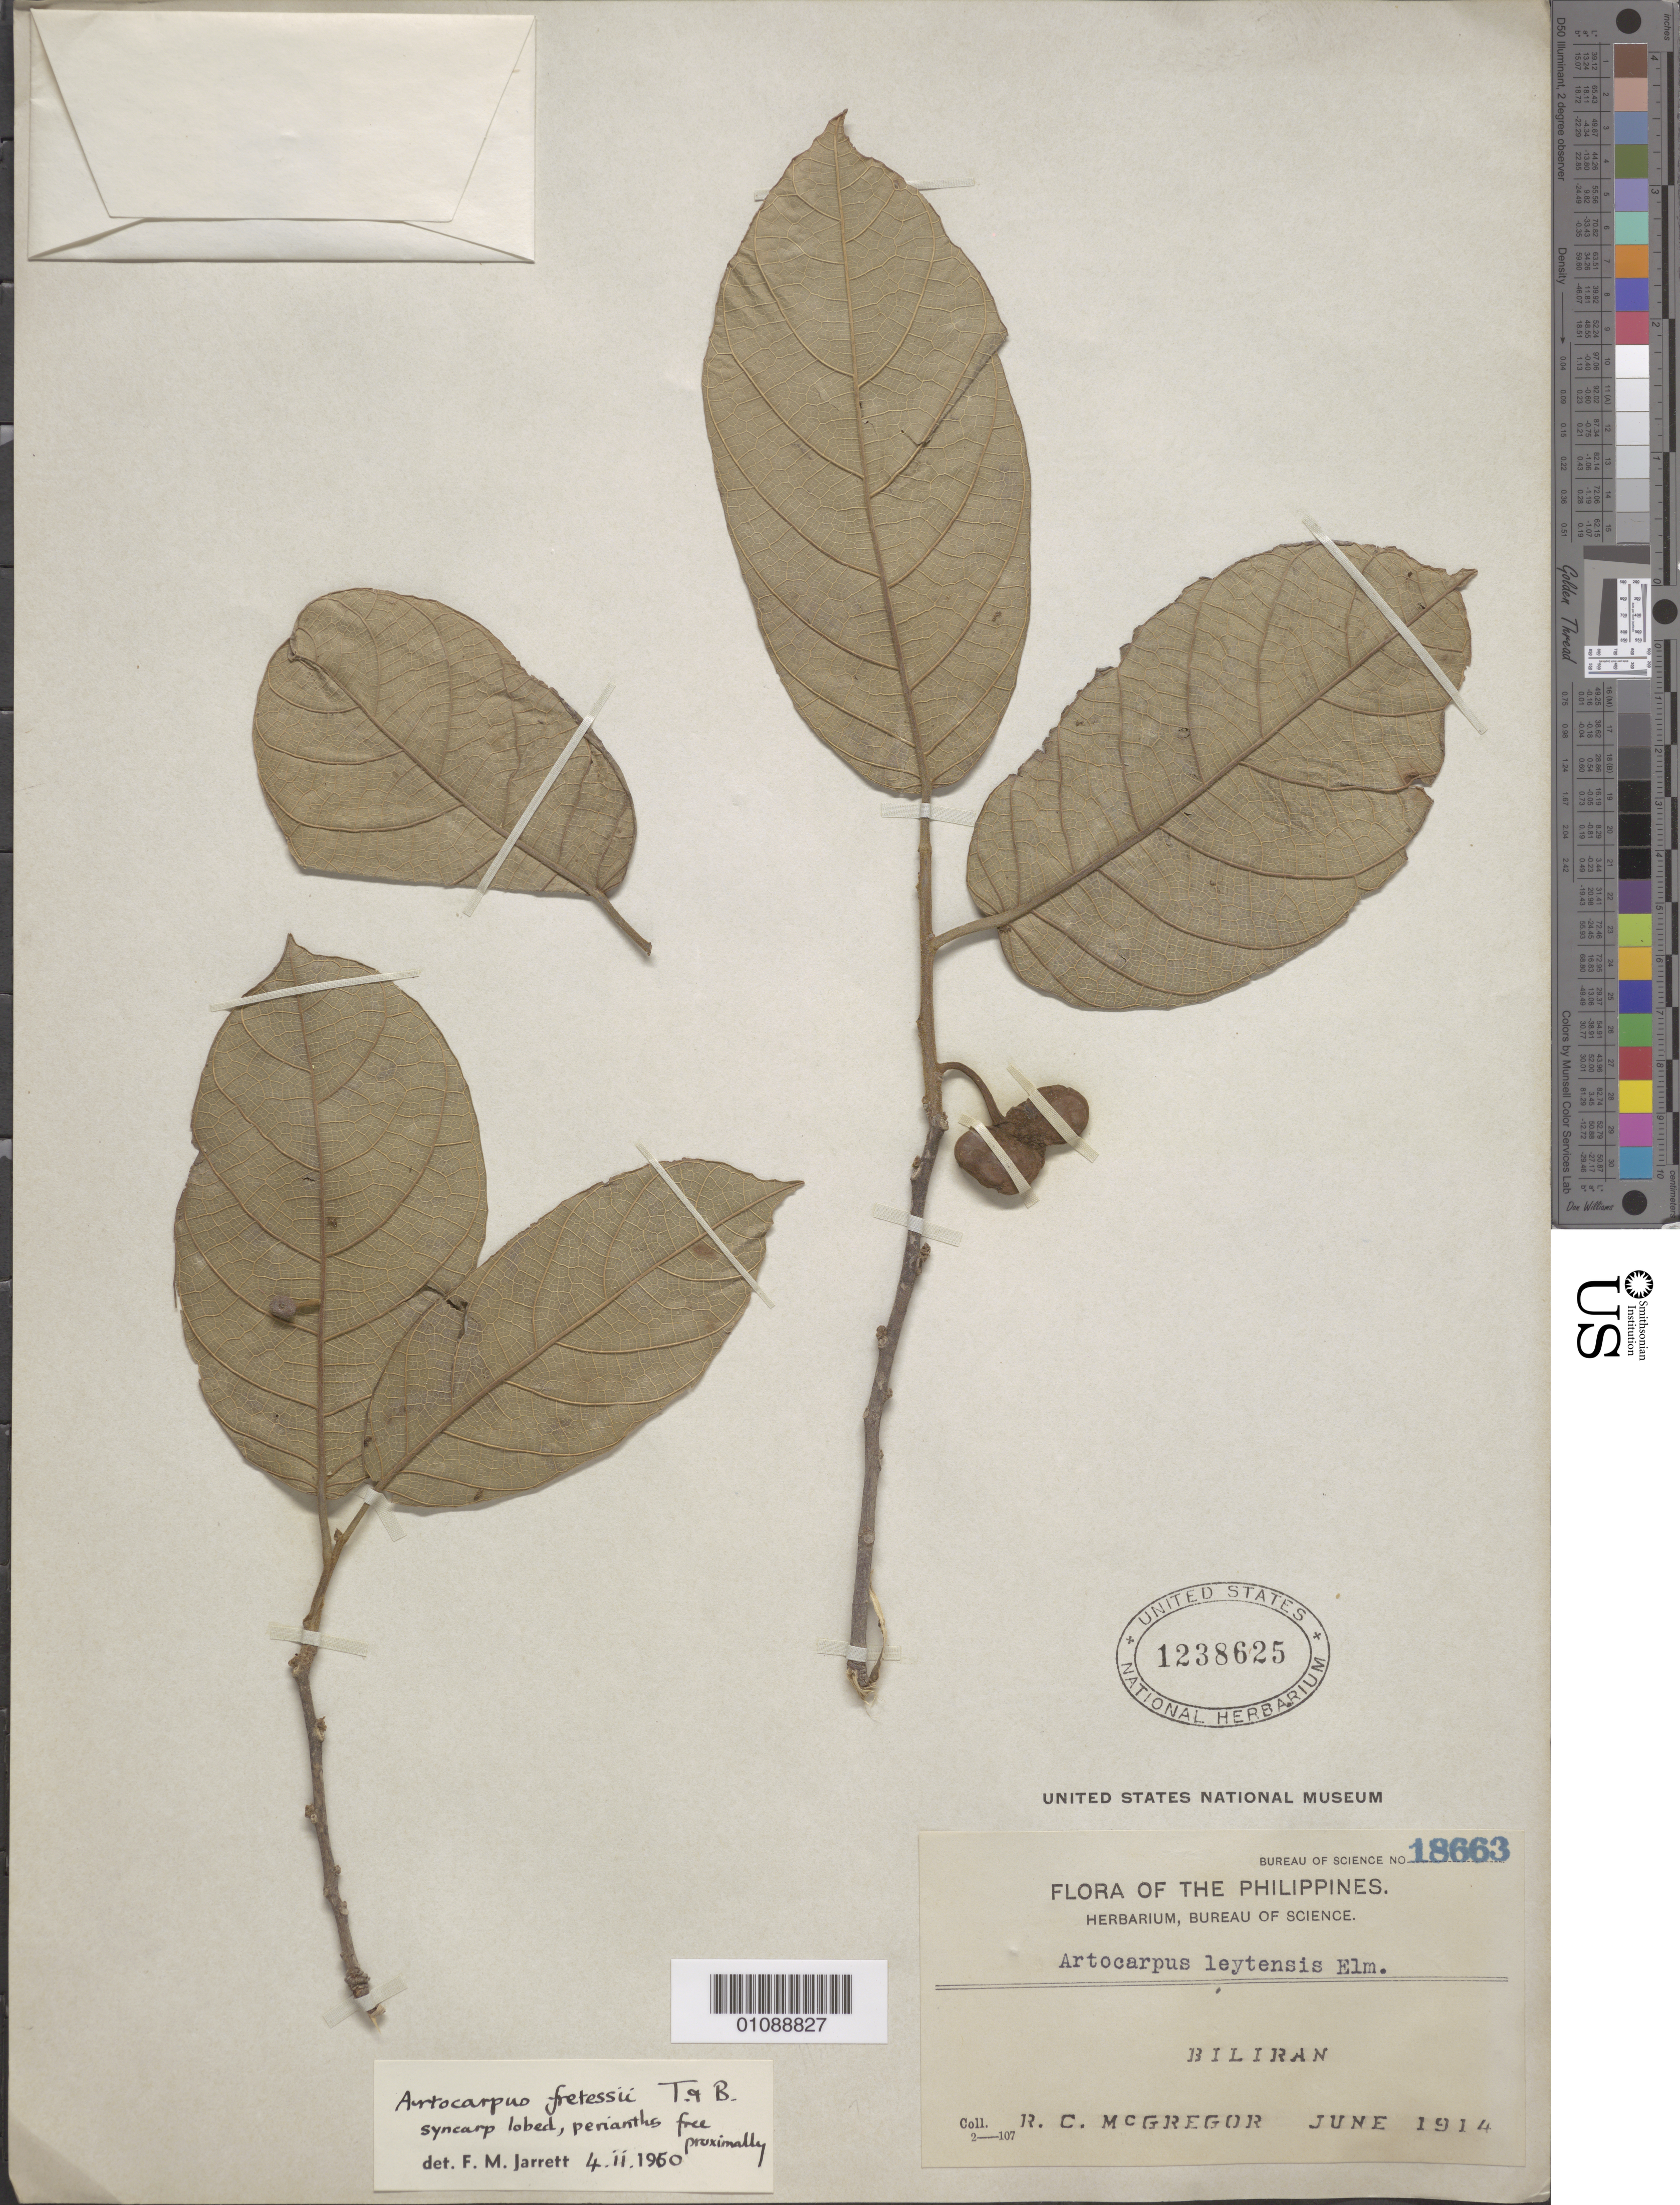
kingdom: Plantae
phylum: Tracheophyta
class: Magnoliopsida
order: Rosales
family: Moraceae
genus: Artocarpus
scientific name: Artocarpus fretessii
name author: Teijsm. & Binn. ex Hassk.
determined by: Jarrett, Frances M.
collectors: R. C. McGregor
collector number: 18663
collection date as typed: Jun 1914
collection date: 1914-06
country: Philippines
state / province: Eastern Visayas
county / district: Biliran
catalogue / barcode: US 1238625